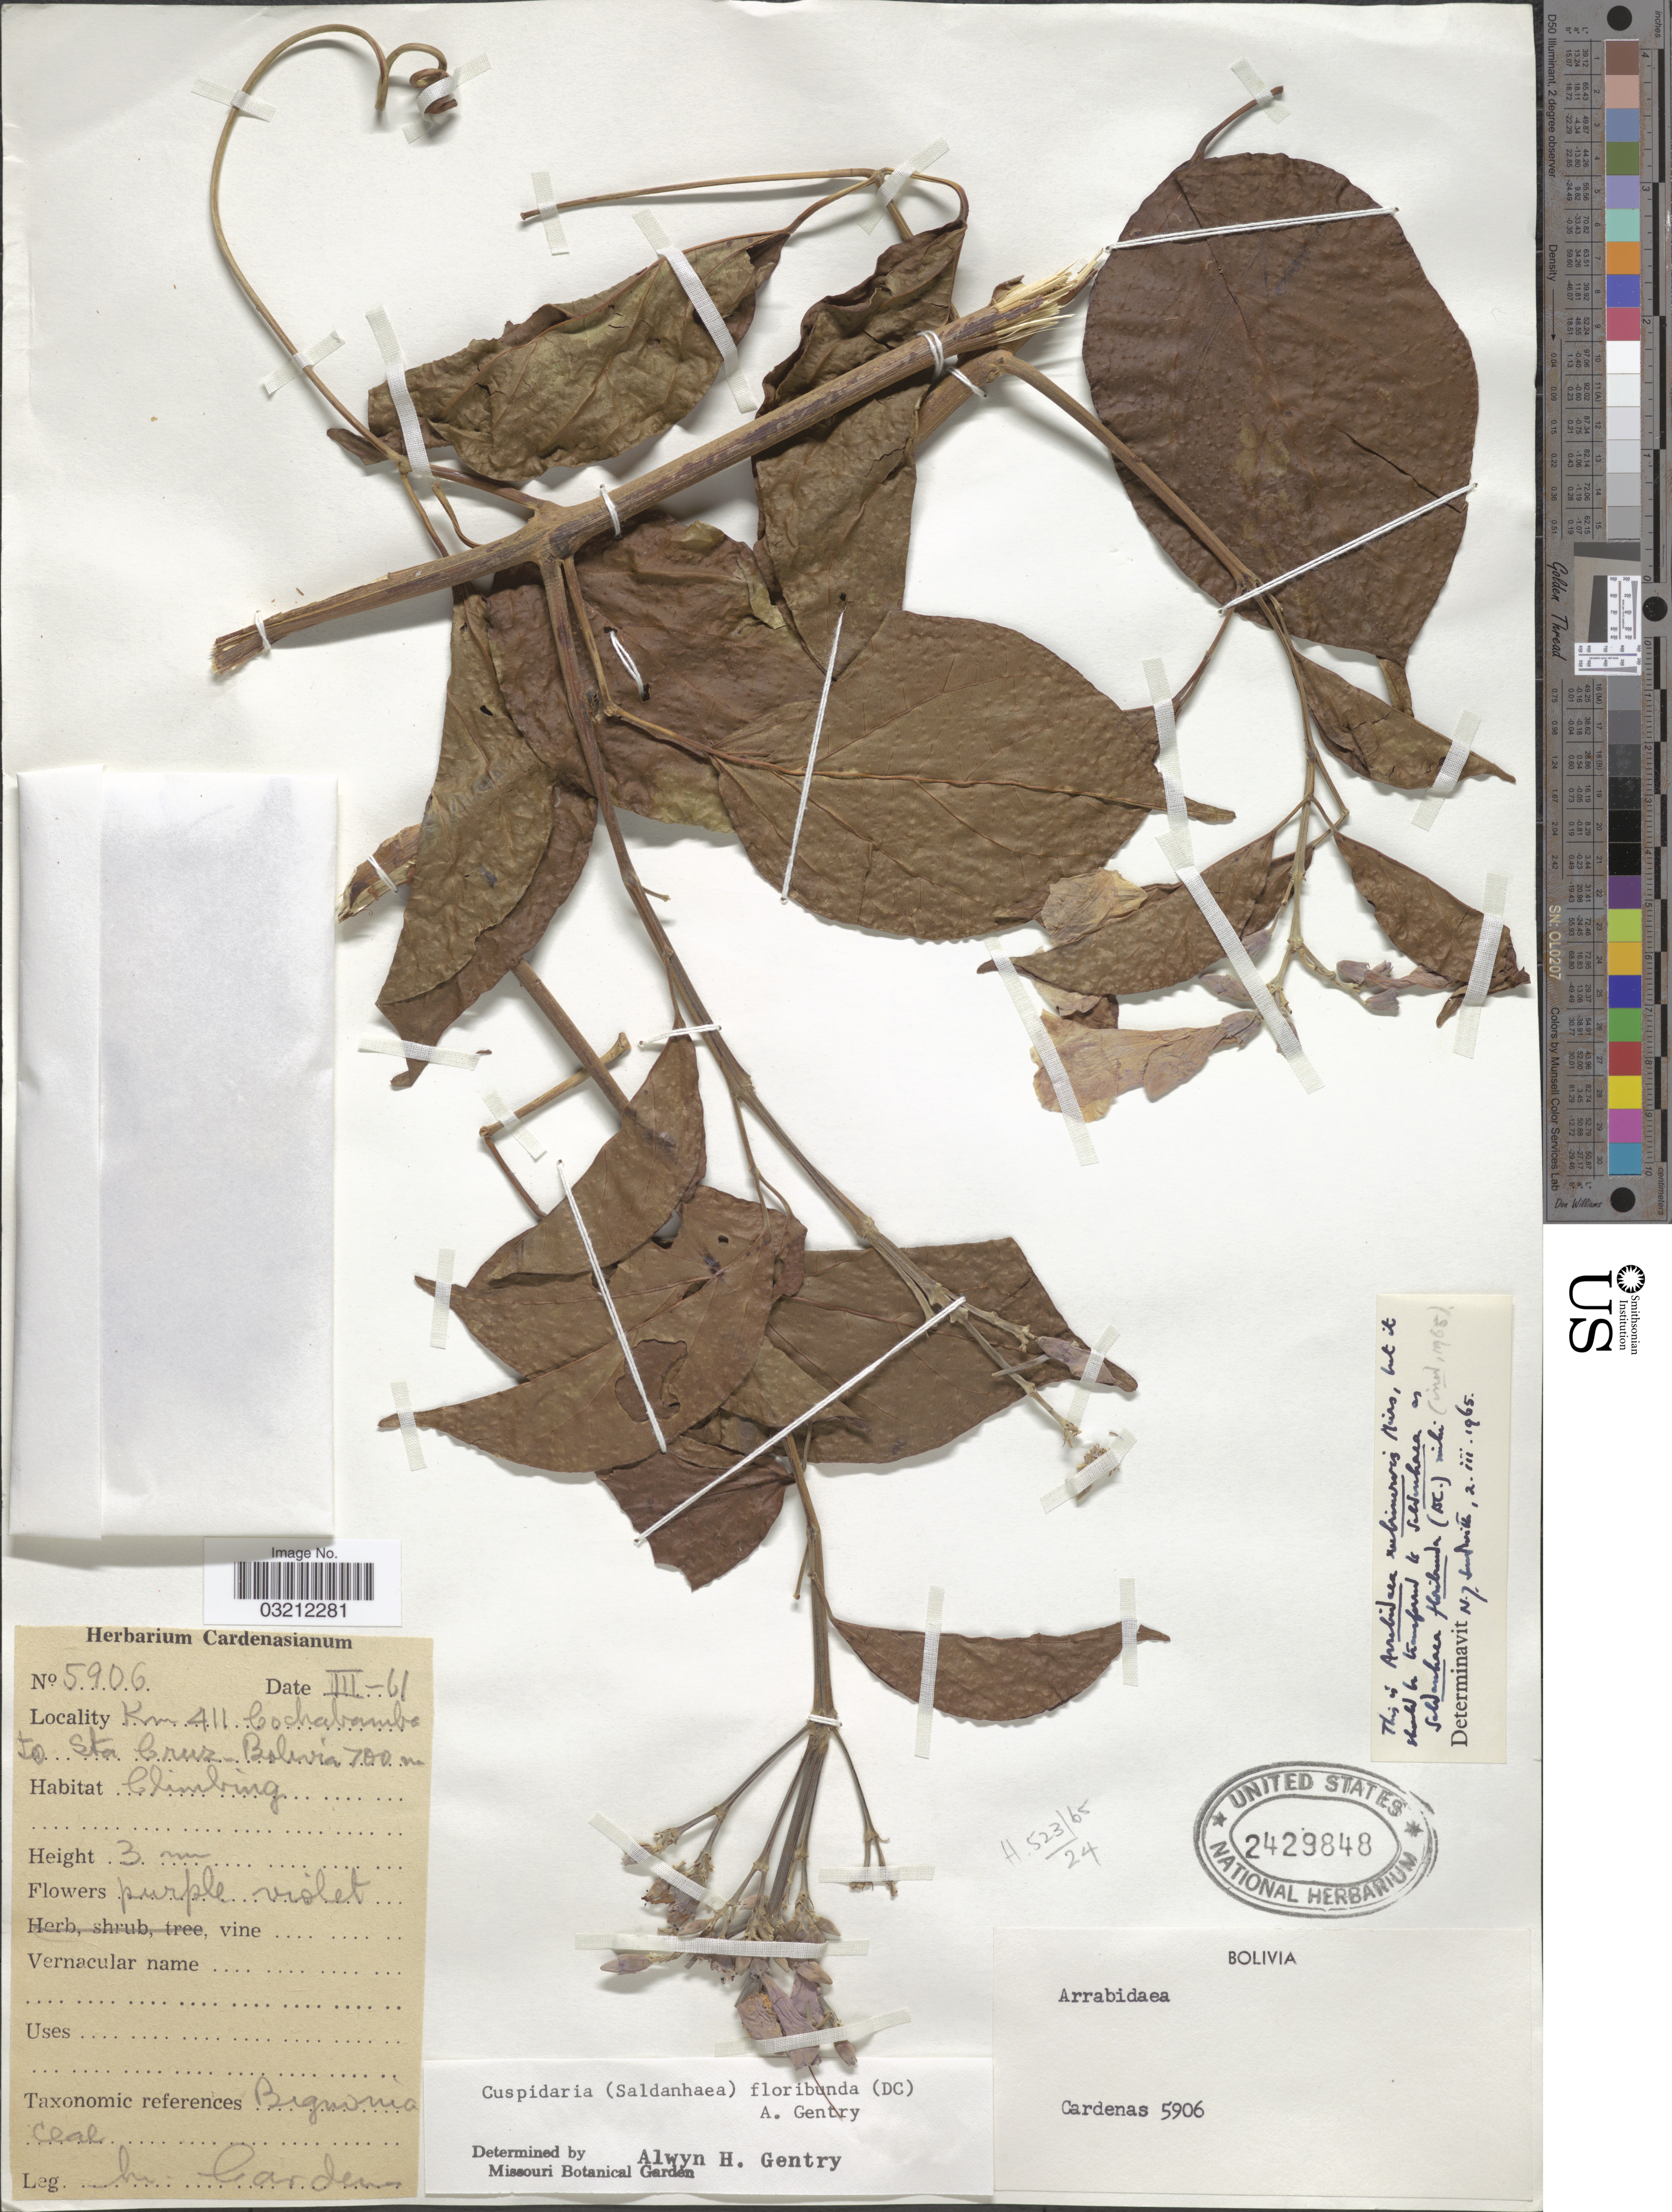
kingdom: Plantae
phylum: Tracheophyta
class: Magnoliopsida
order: Lamiales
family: Bignoniaceae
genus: Cuspidaria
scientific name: Cuspidaria floribunda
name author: (A. DC.) A.H. Gentry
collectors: M. Cárdenas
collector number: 5906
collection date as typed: Transcribed d/m/y: /3/61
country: Bolivia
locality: Km 411 Cochabamba to Sta Cruz.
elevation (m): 700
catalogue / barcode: US 2429848